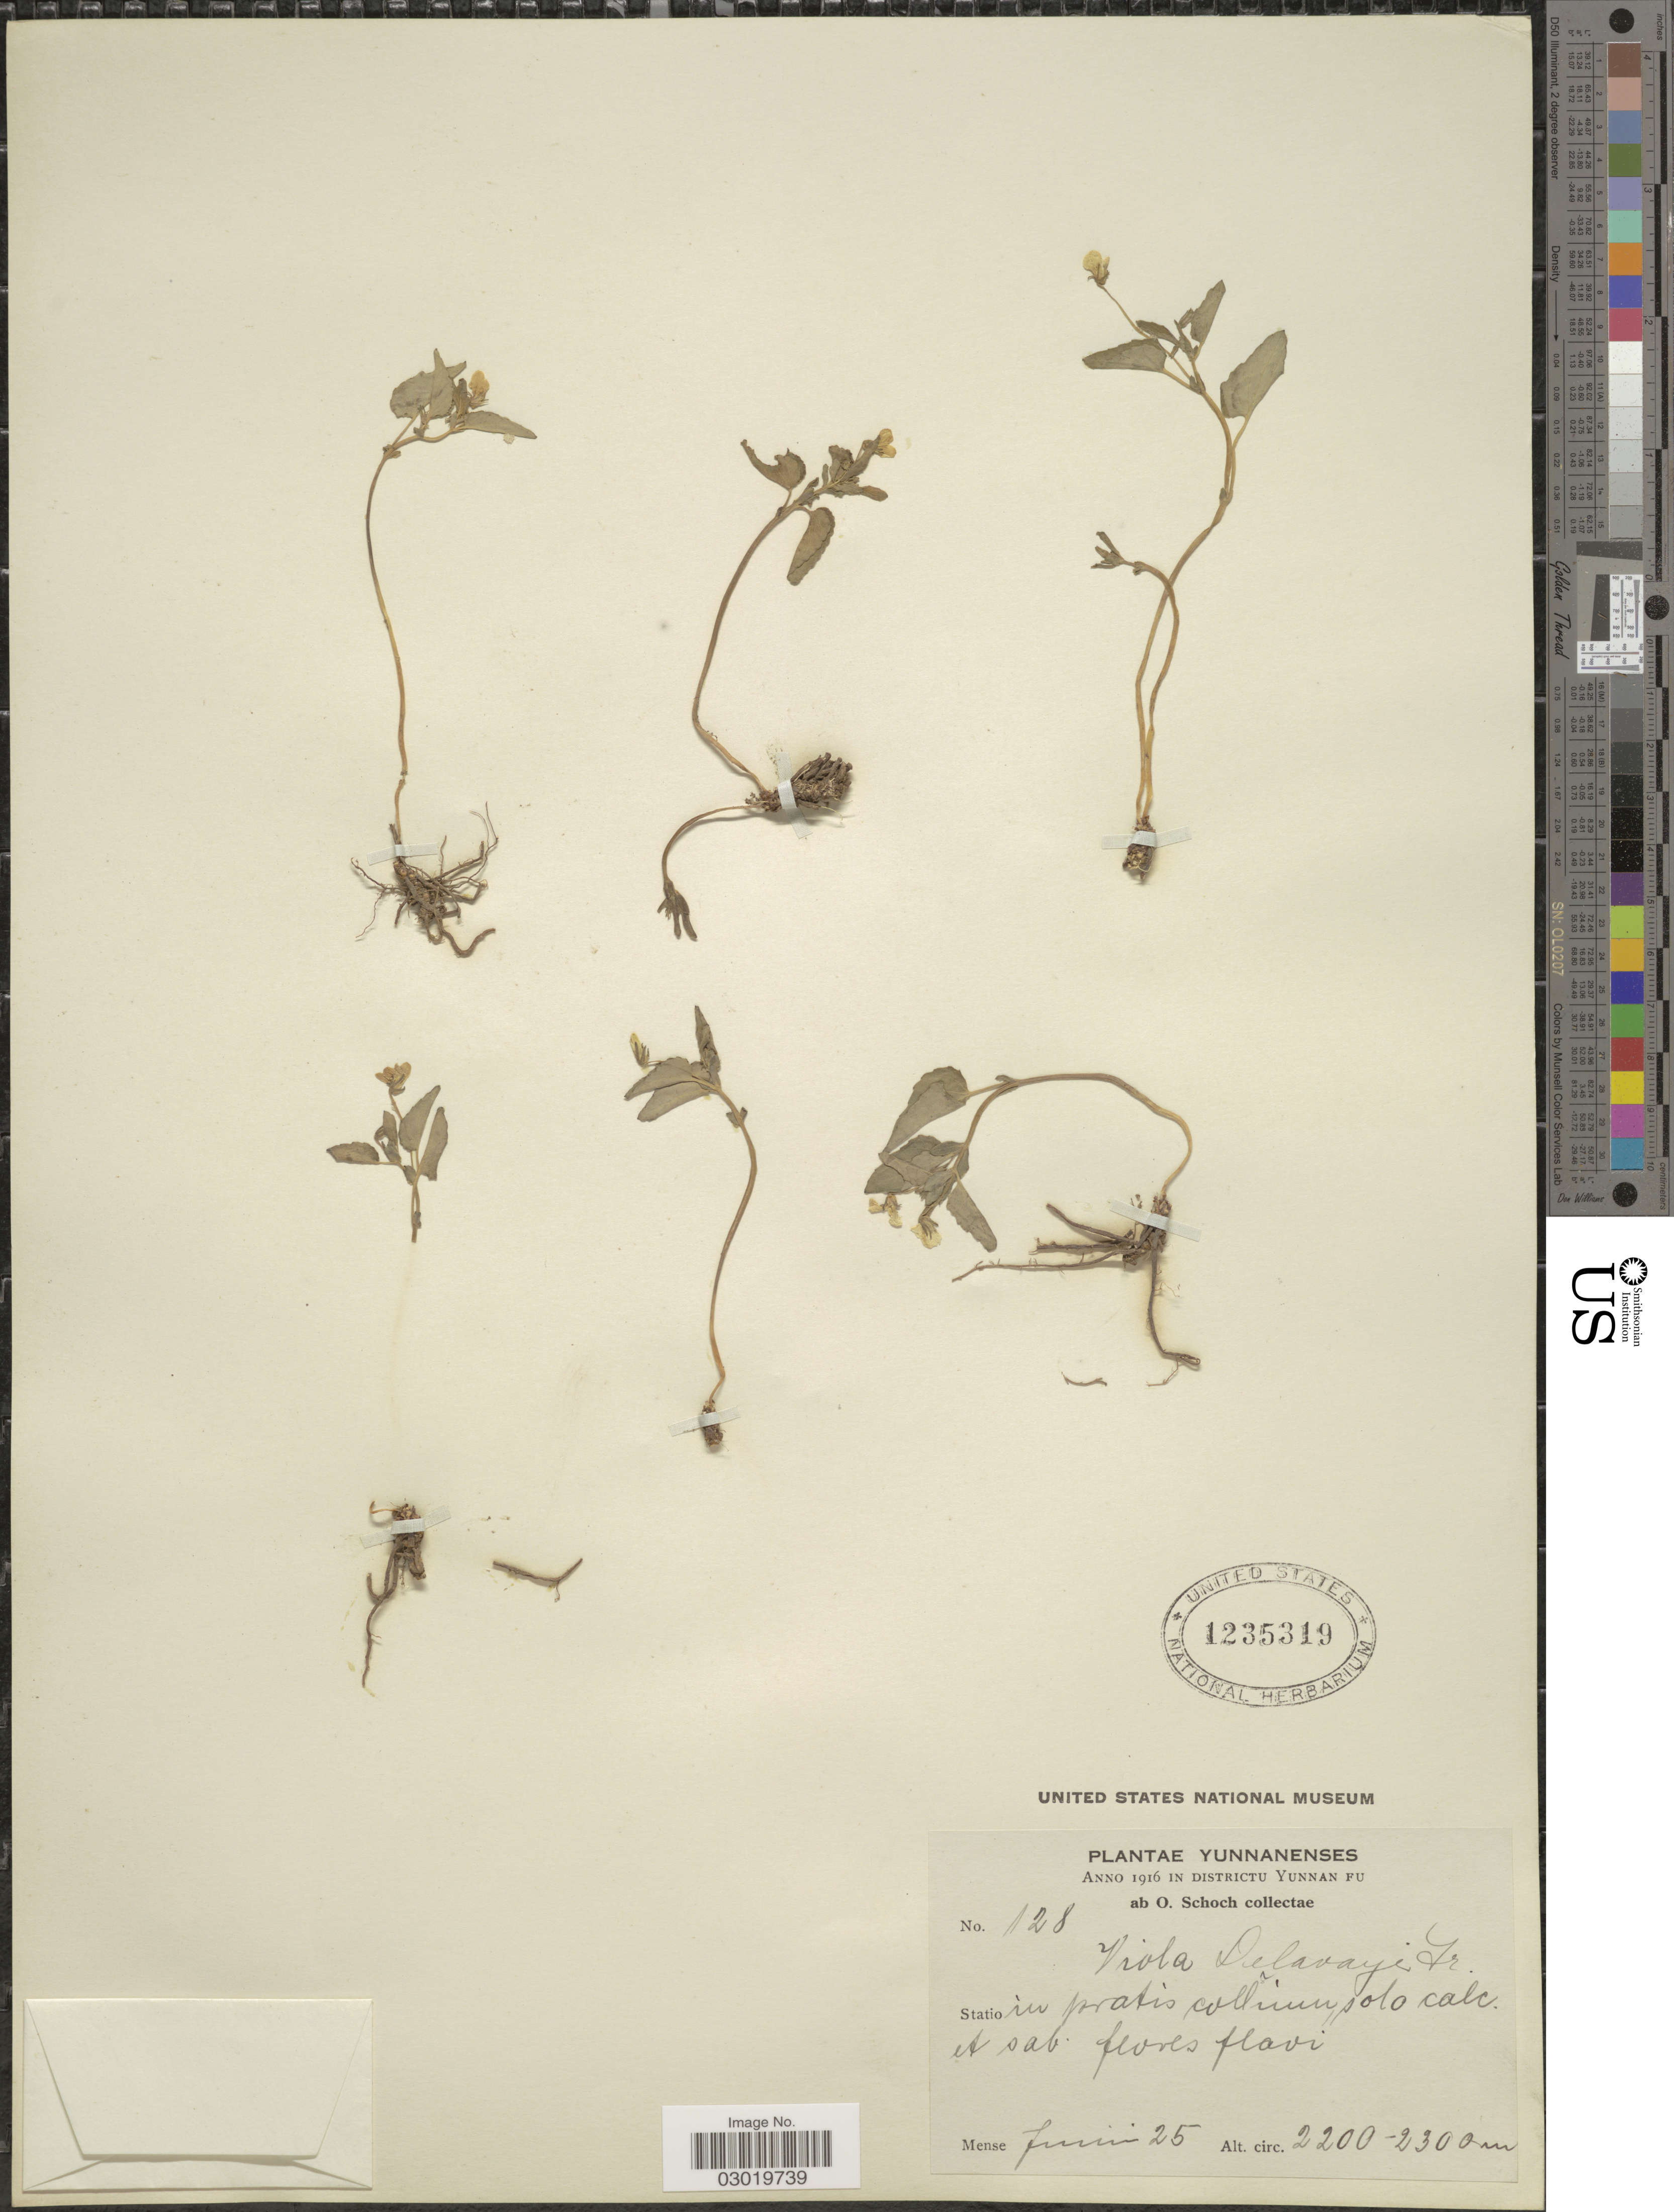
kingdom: Plantae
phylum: Tracheophyta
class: Magnoliopsida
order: Malpighiales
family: Violaceae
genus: Viola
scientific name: Viola delavayi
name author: Franch.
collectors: O. Schoch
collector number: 128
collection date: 1916-06-25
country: China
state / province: Yunnan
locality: Districtu Yunnan Fu. Statio in pratis collium solo calc. A sab feores flavi.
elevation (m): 2200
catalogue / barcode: US 1235319